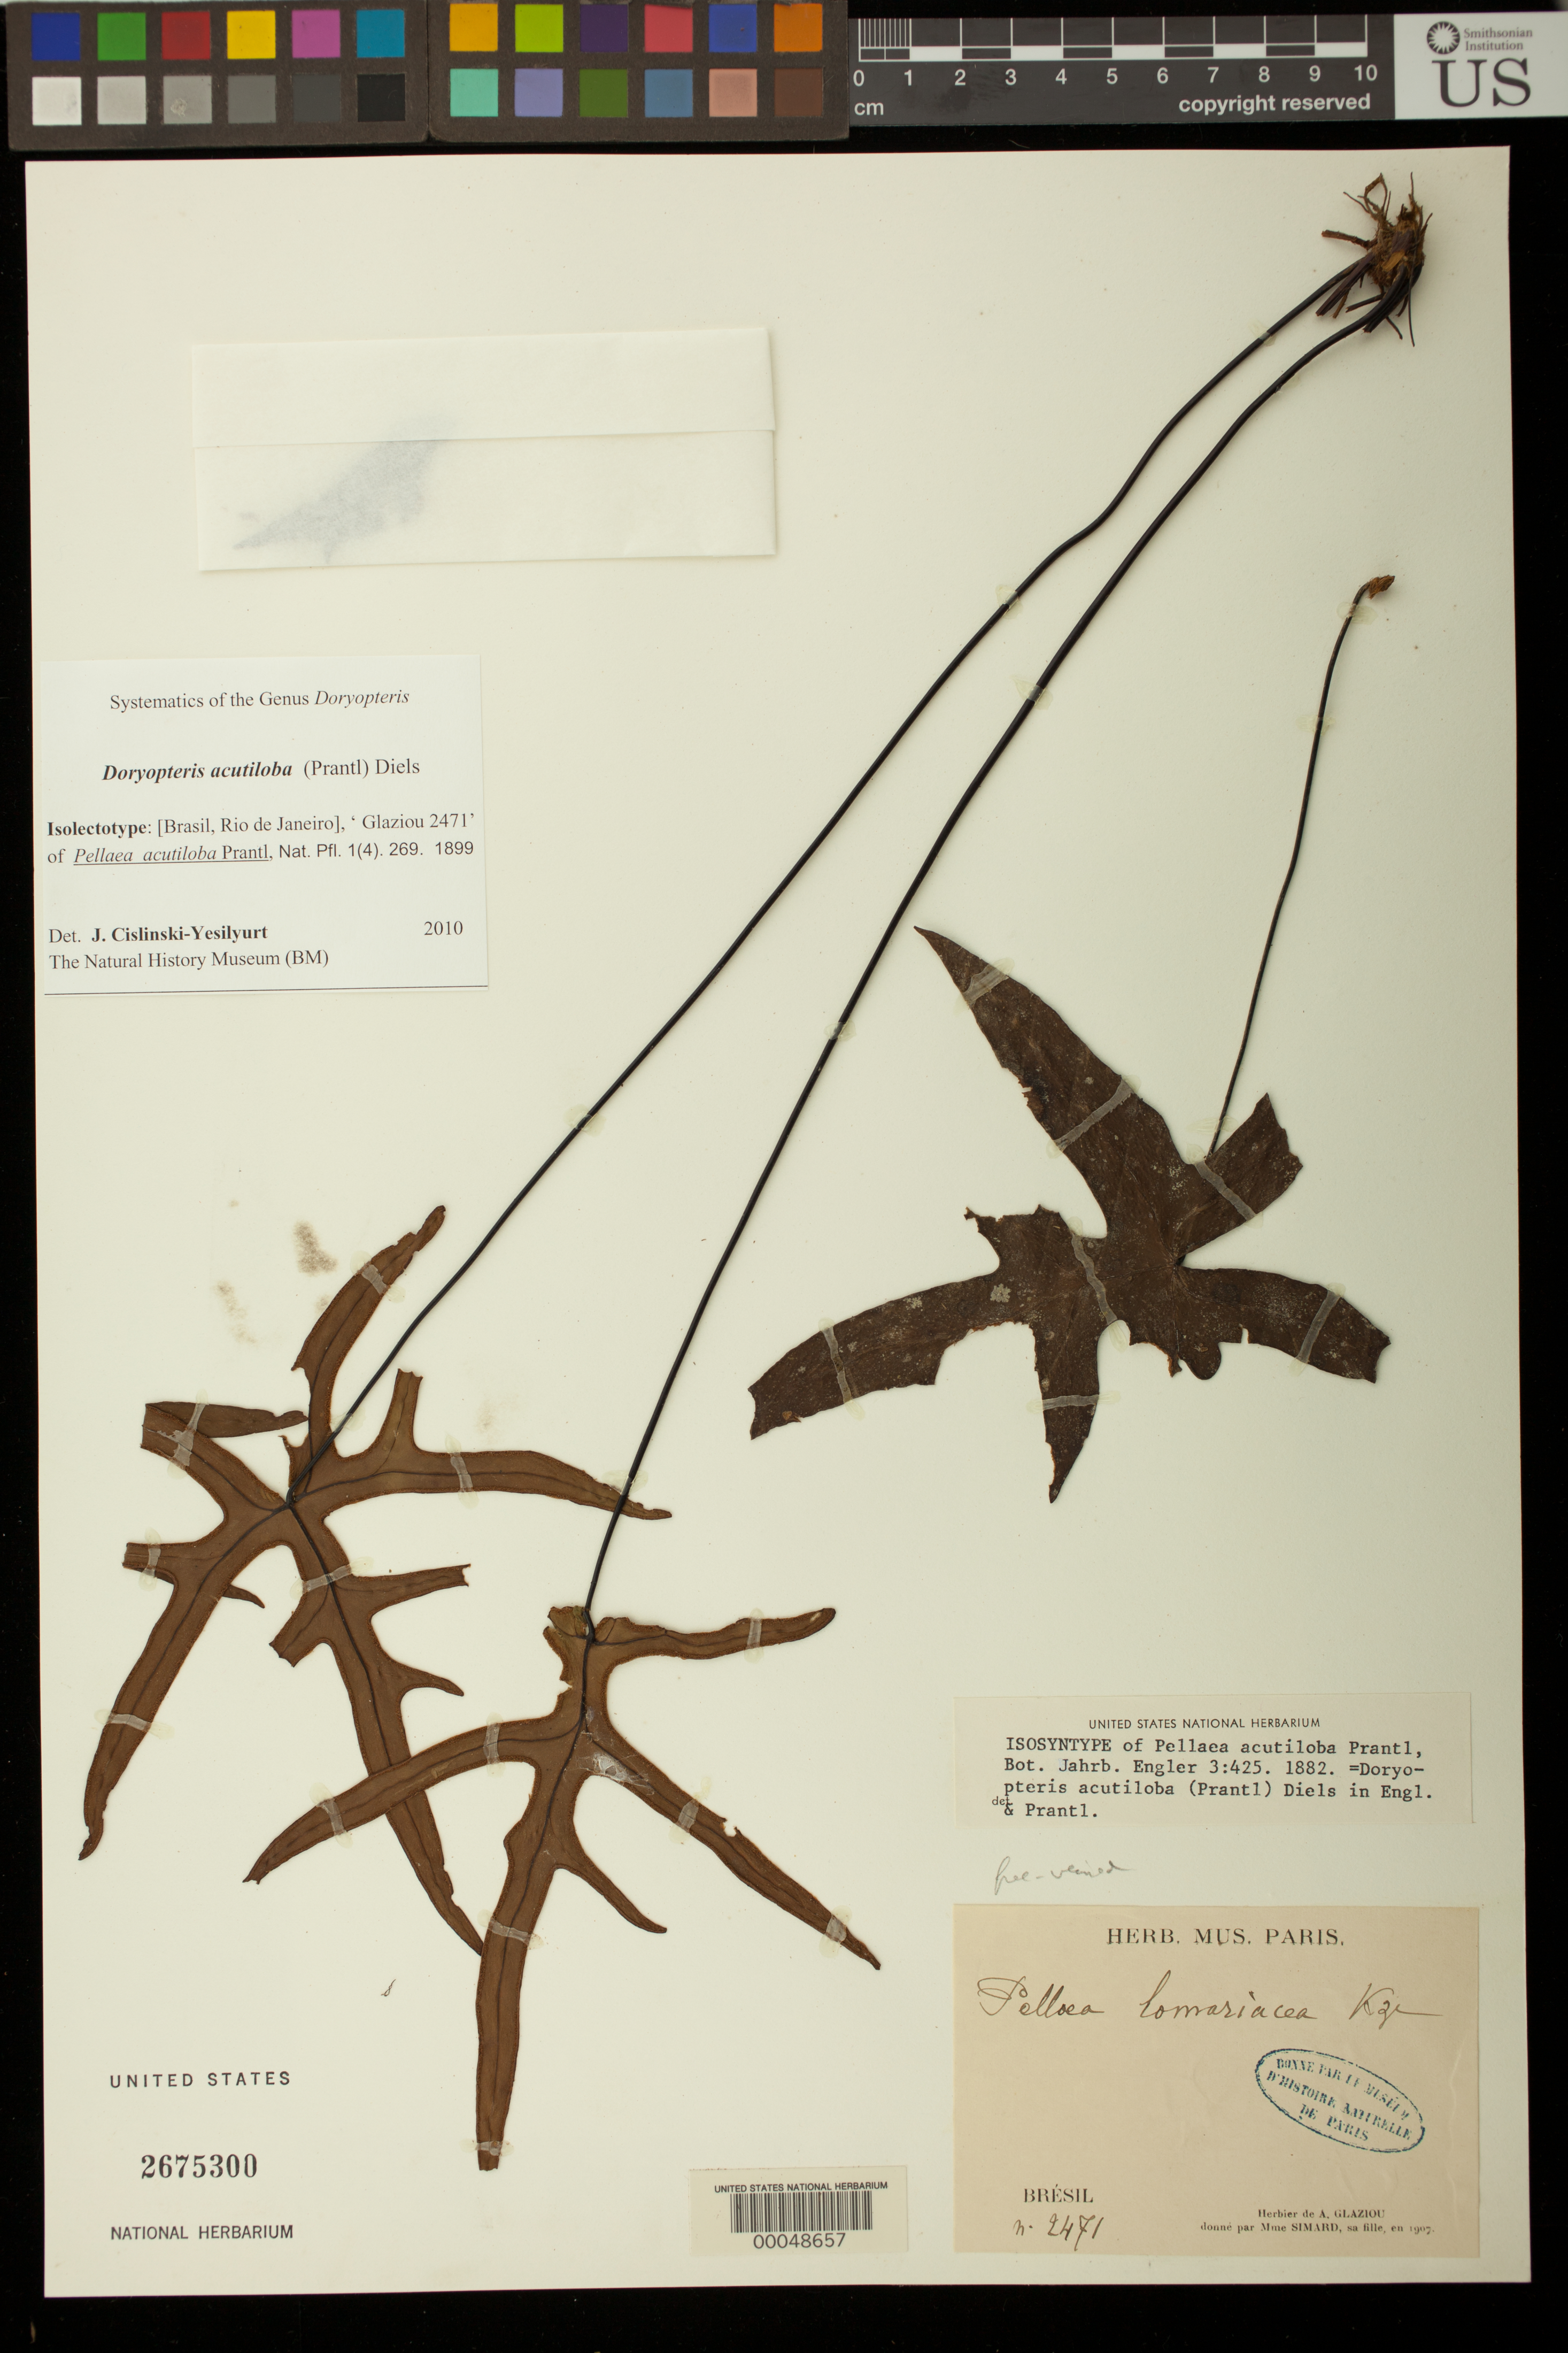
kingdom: Plantae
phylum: Tracheophyta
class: Polypodiopsida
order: Polypodiales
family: Pteridaceae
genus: Pellaea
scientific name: Pellaea acutiloba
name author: Prantl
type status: Isosyntype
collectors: A. F. M. Glaziou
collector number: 2471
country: Brazil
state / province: Rio de Janeiro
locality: Rio de Janeiro.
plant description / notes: Annotated by J. Cislinski-Yesilyurt (2010) as isolectotype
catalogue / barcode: US 2675300